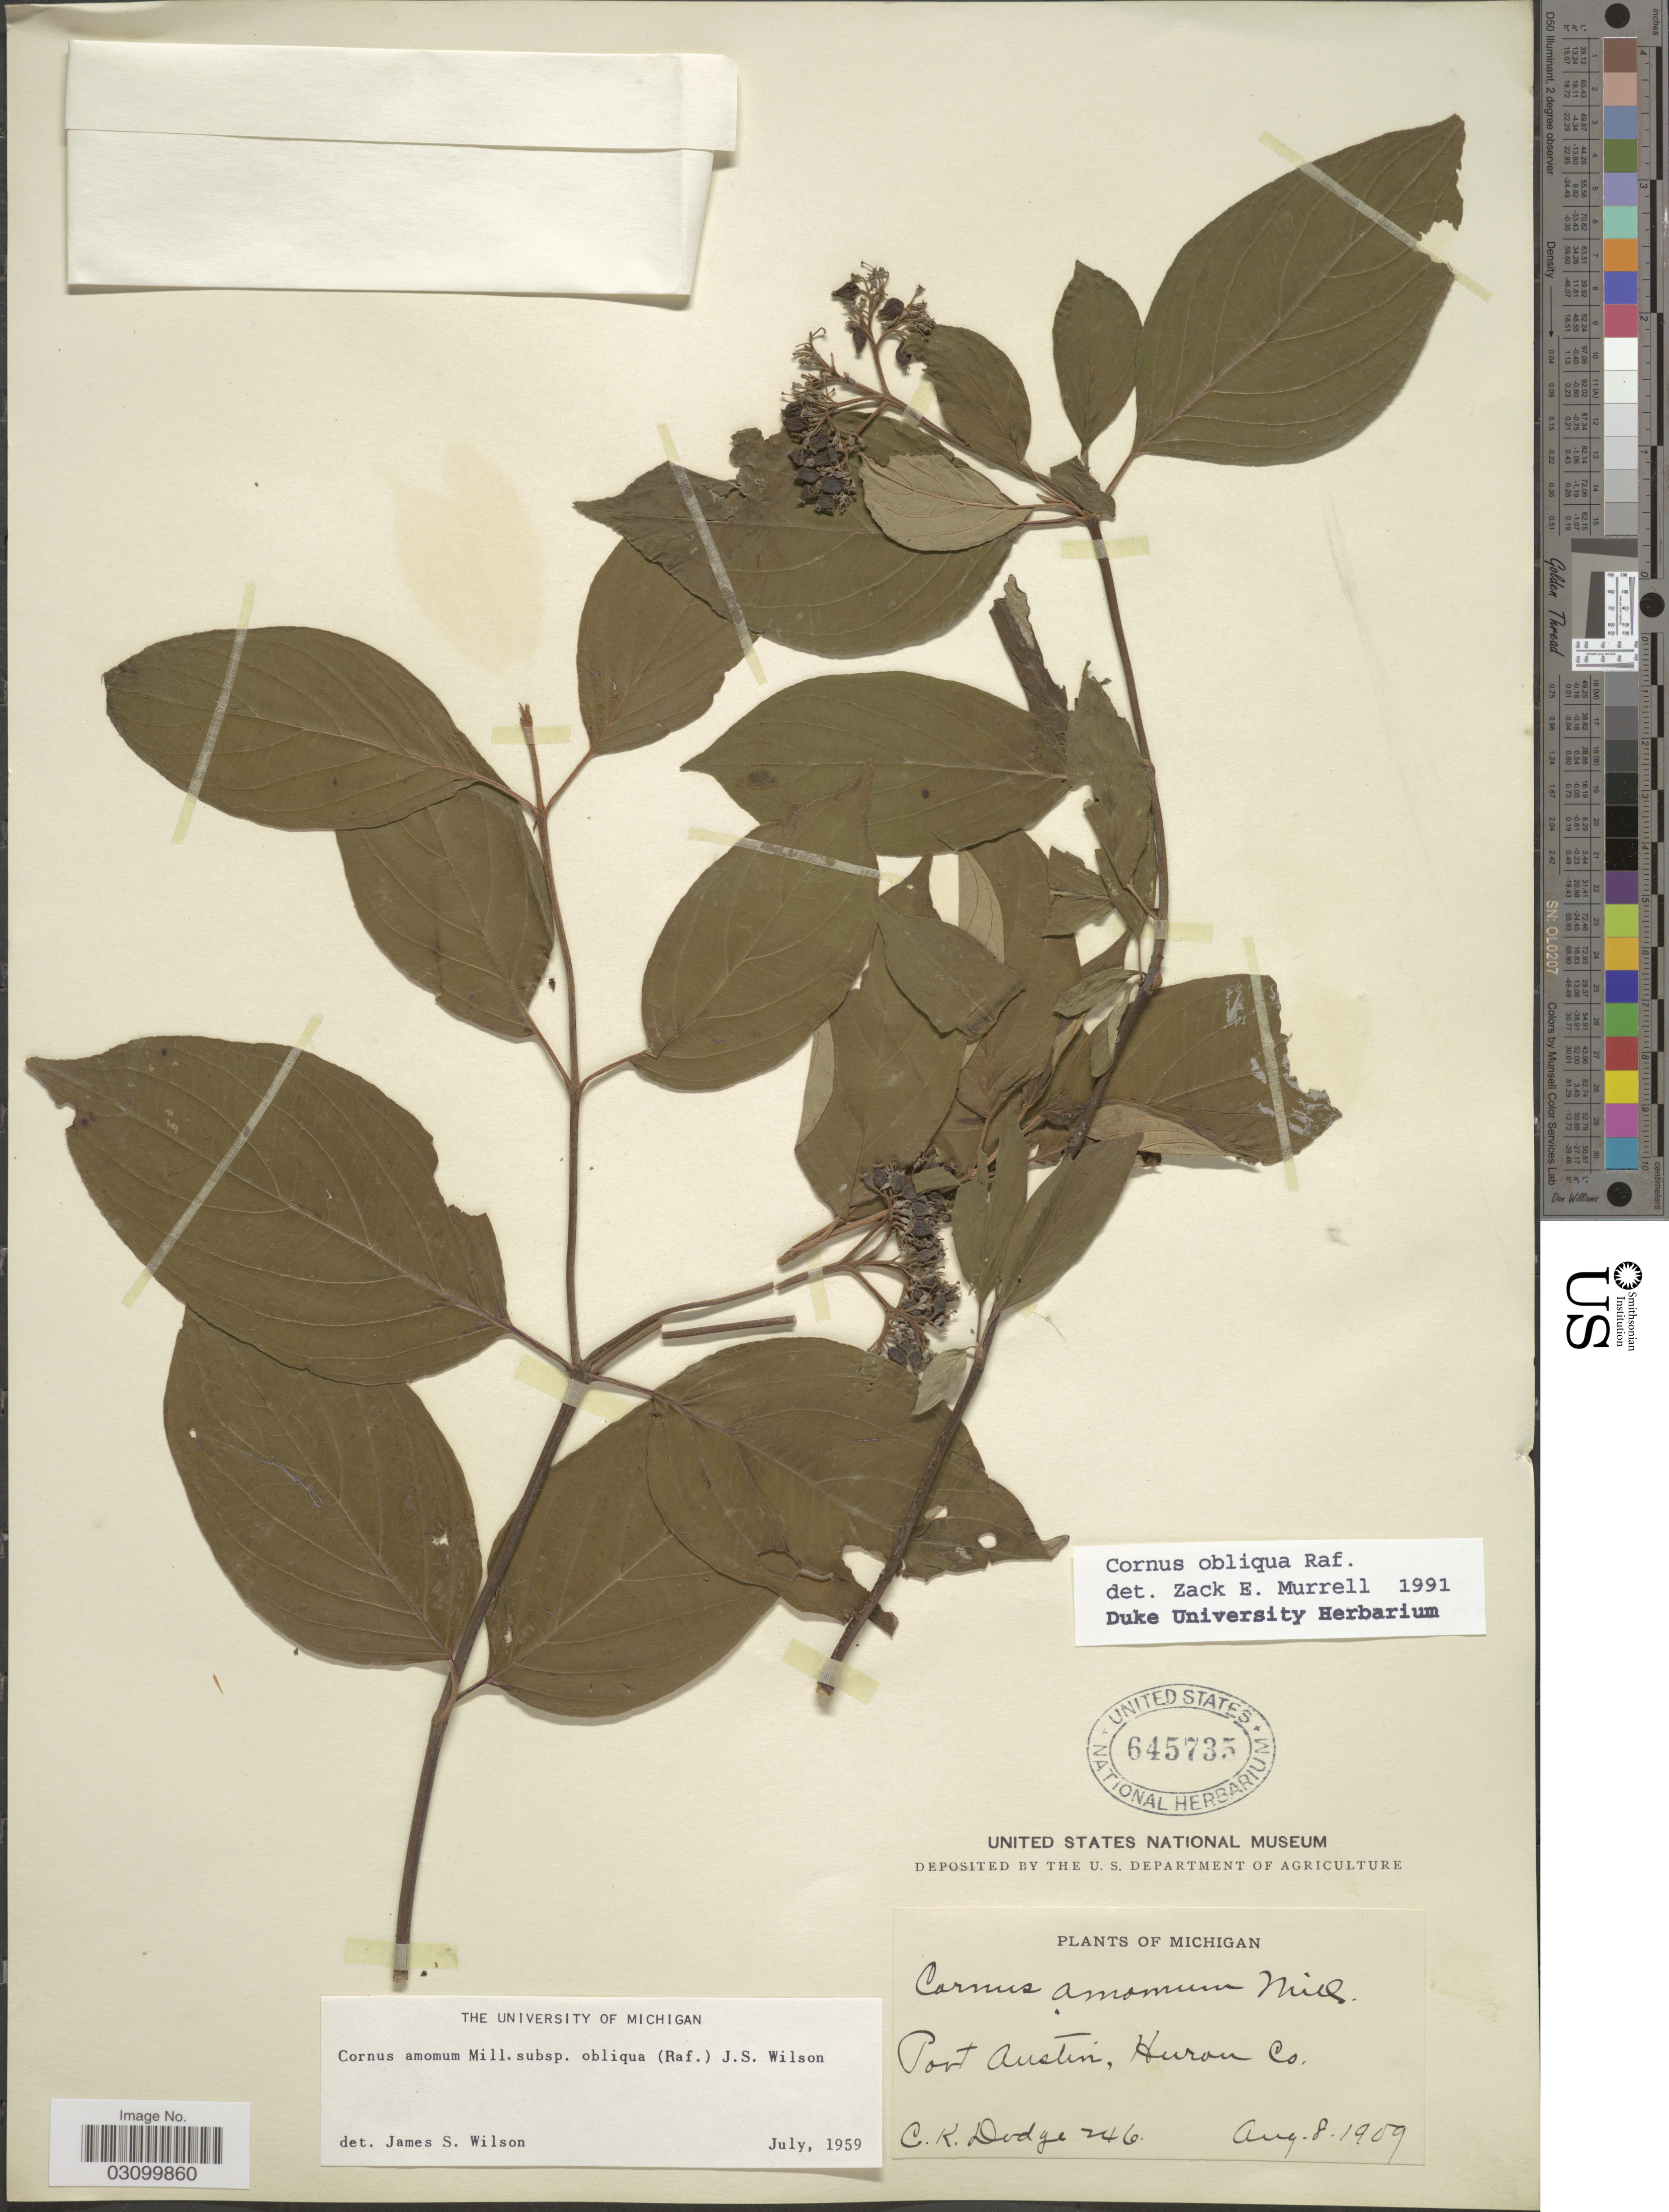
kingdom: Plantae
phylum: Tracheophyta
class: Magnoliopsida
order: Cornales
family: Cornaceae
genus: Cornus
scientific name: Cornus obliqua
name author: Raf.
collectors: C. Dodge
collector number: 246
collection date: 1909-08-08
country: United States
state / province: Michigan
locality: Port Austin, Huron Co.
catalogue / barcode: US 645735